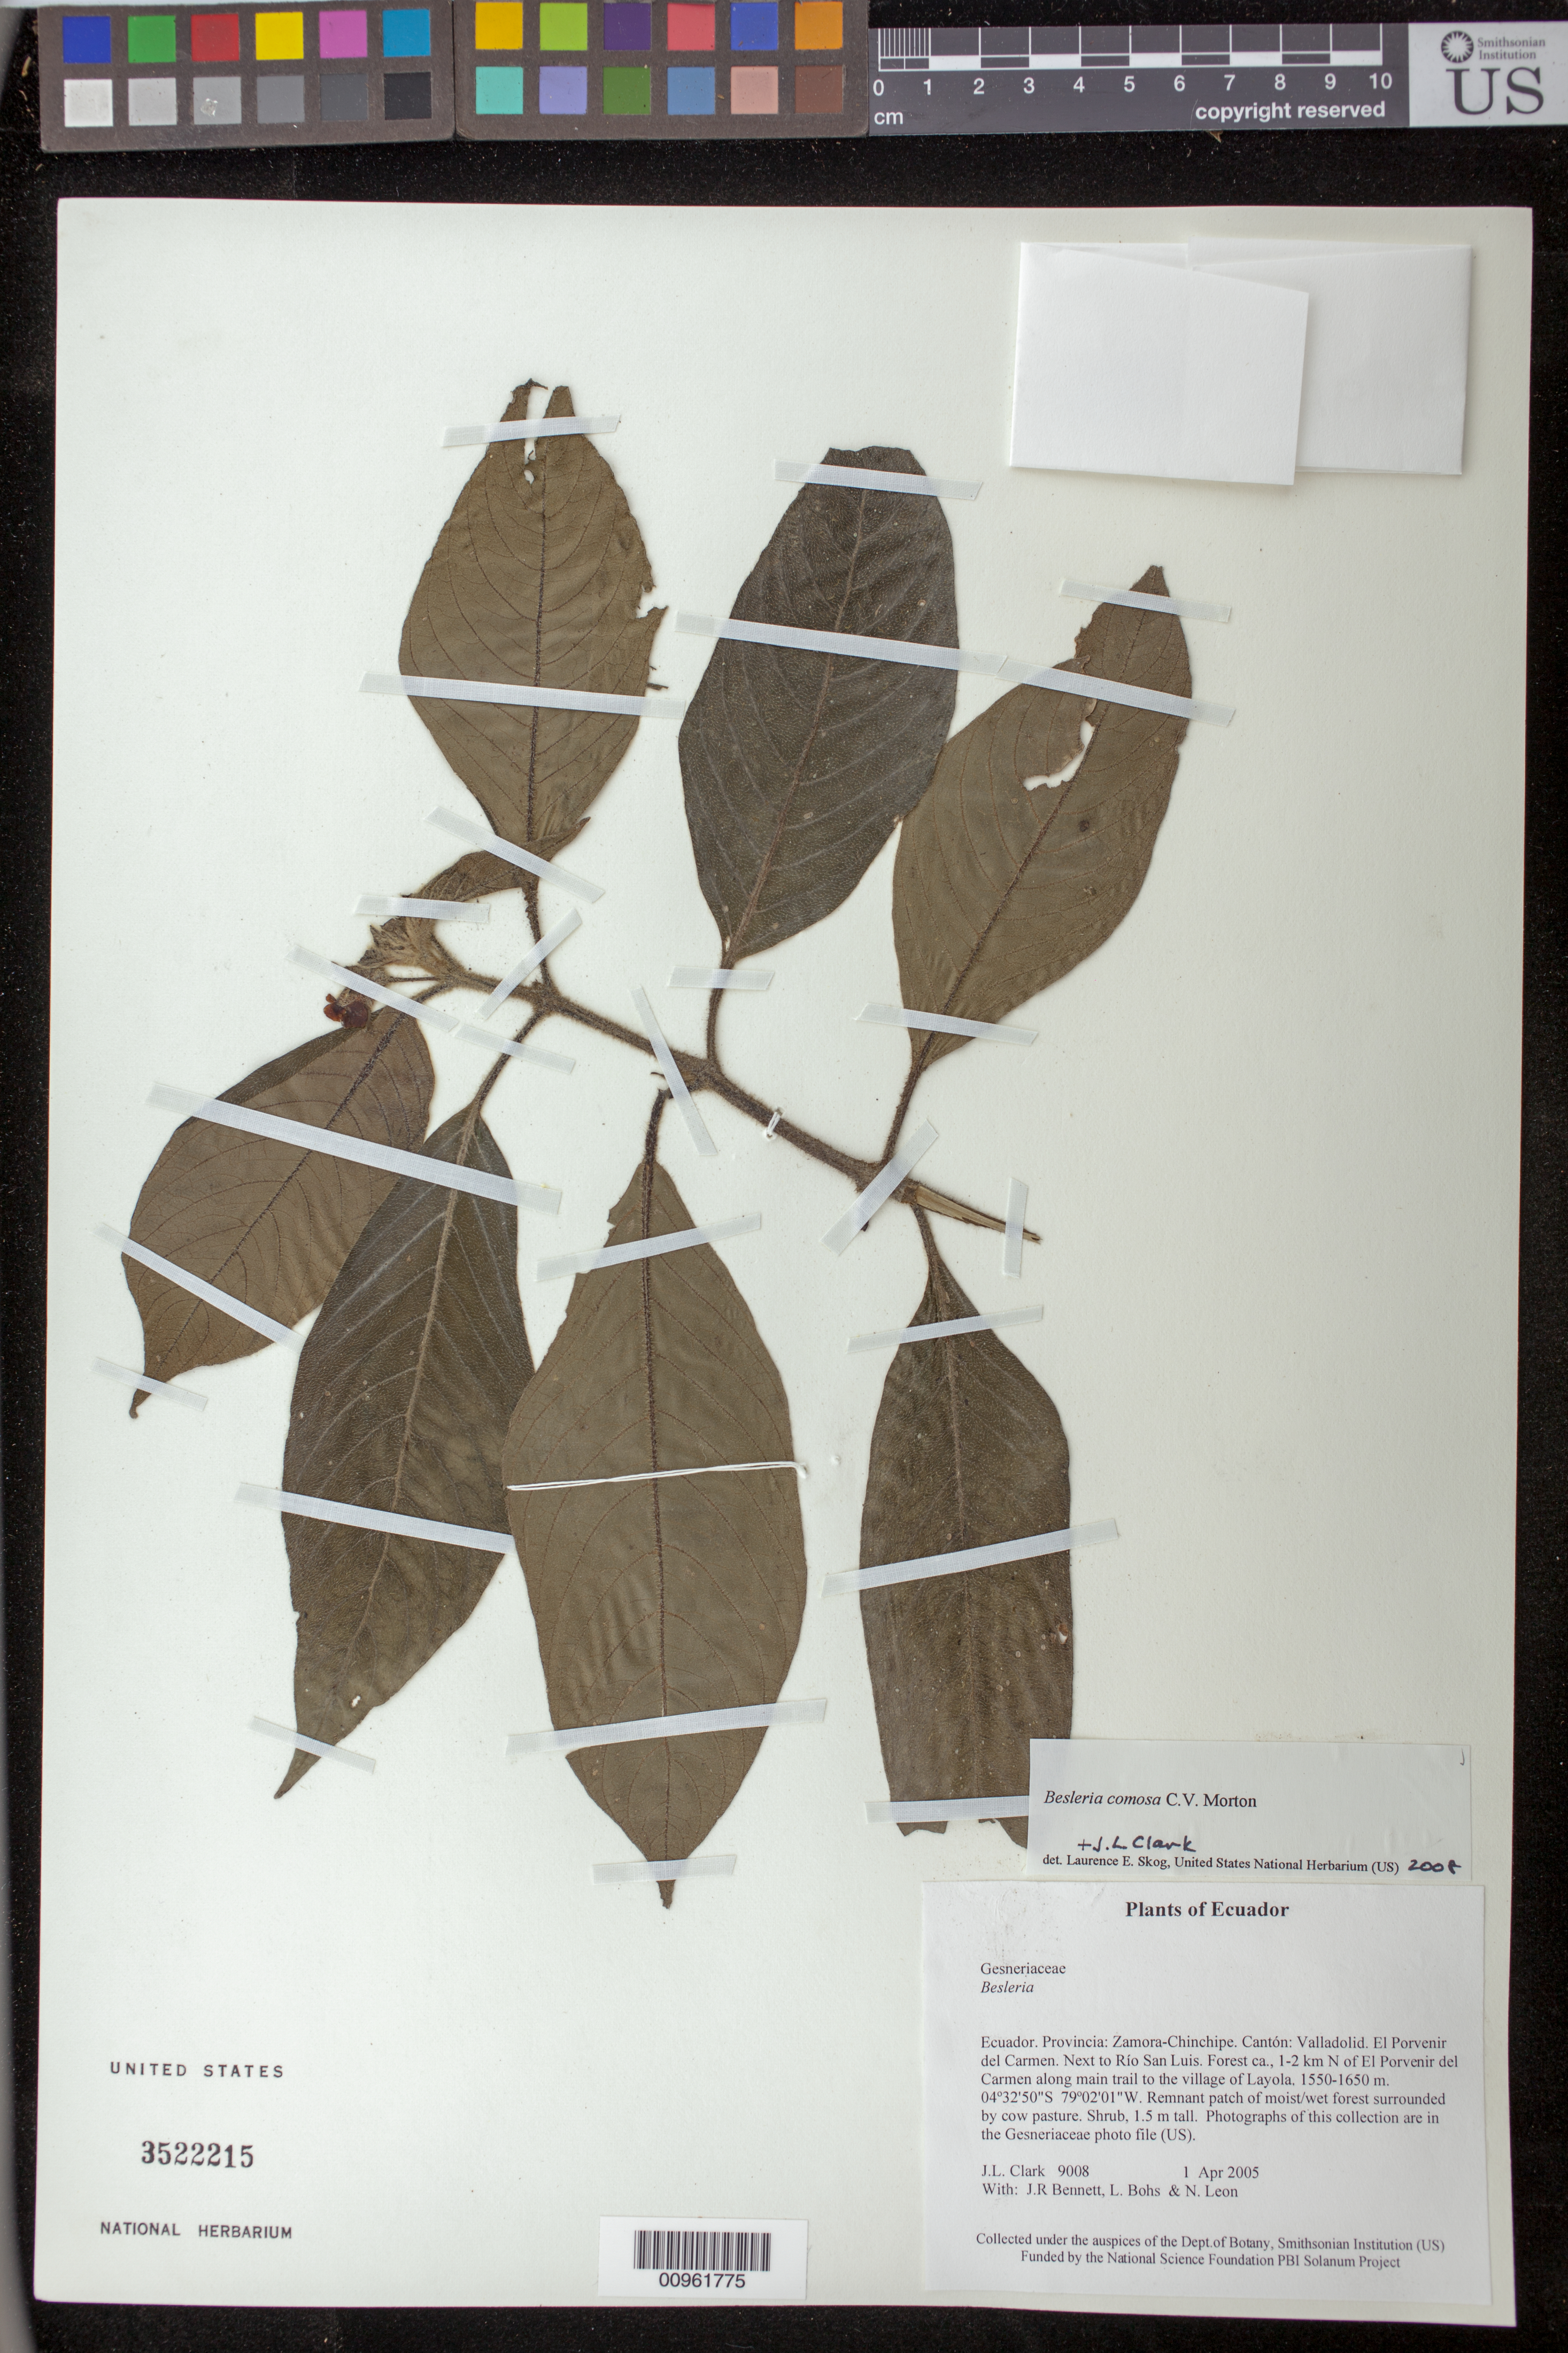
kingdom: Plantae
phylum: Tracheophyta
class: Magnoliopsida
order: Lamiales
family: Gesneriaceae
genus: Besleria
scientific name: Besleria comosa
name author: C.V. Morton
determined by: Clark, J. L.; Skog, Laurence E.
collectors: J. L. Clark, J. R. Bennett, L. A. Bohs & N. Leon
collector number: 9008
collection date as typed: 01 Apr 2005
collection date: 2005-04-01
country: Ecuador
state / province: Zamora-Chinchipe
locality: Valladolid. El Porvenir del Carmen. Next to Río San Luis. Forest ca., 1-2 km N of El Porvenir del Carmen along main trail to the village of Layola.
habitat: Remnant patch of moist/wet forest surrounded by cow pasture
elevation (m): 1550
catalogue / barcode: US 3522215